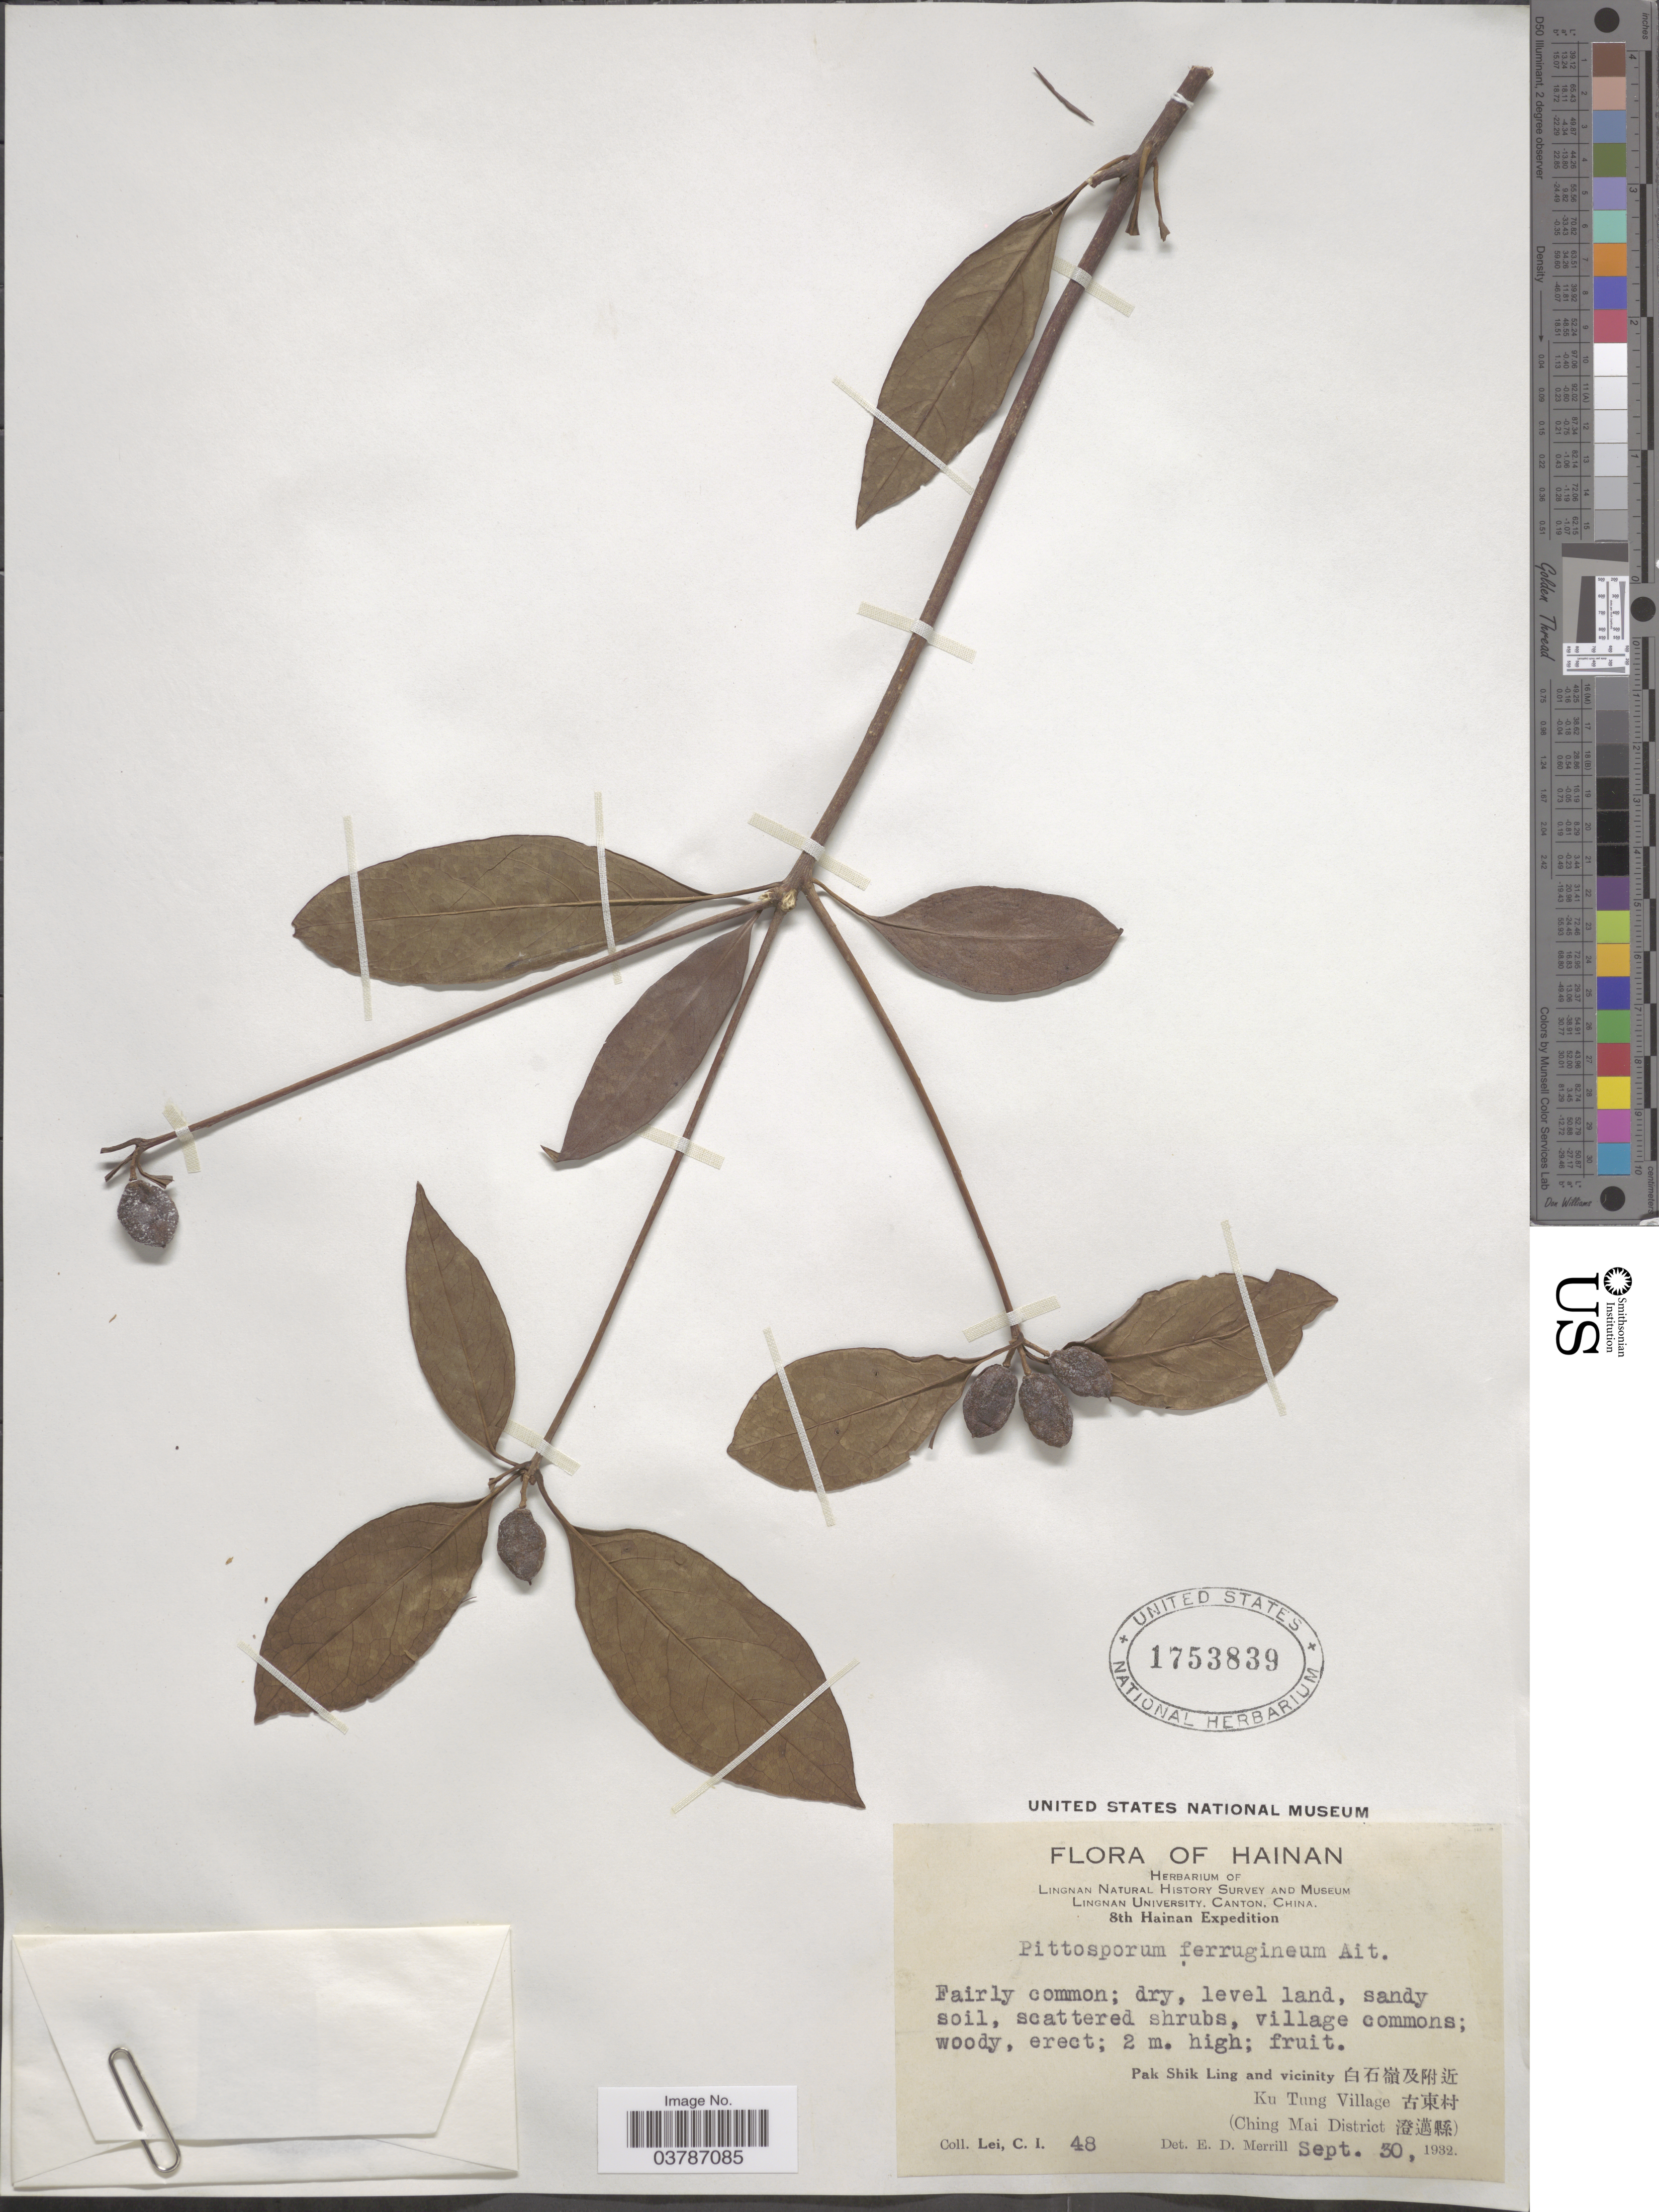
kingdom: Plantae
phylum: Tracheophyta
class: Magnoliopsida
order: Apiales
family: Pittosporaceae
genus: Pittosporum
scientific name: Pittosporum ferrugineum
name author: Dryand. ex Aiton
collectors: C. I. Lei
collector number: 48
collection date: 1932-09-30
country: China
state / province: Hainan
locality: Pak Shik Ling and vicinity X. Ku Tang Village X. (Ching Mai District X).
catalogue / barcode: US 1753839